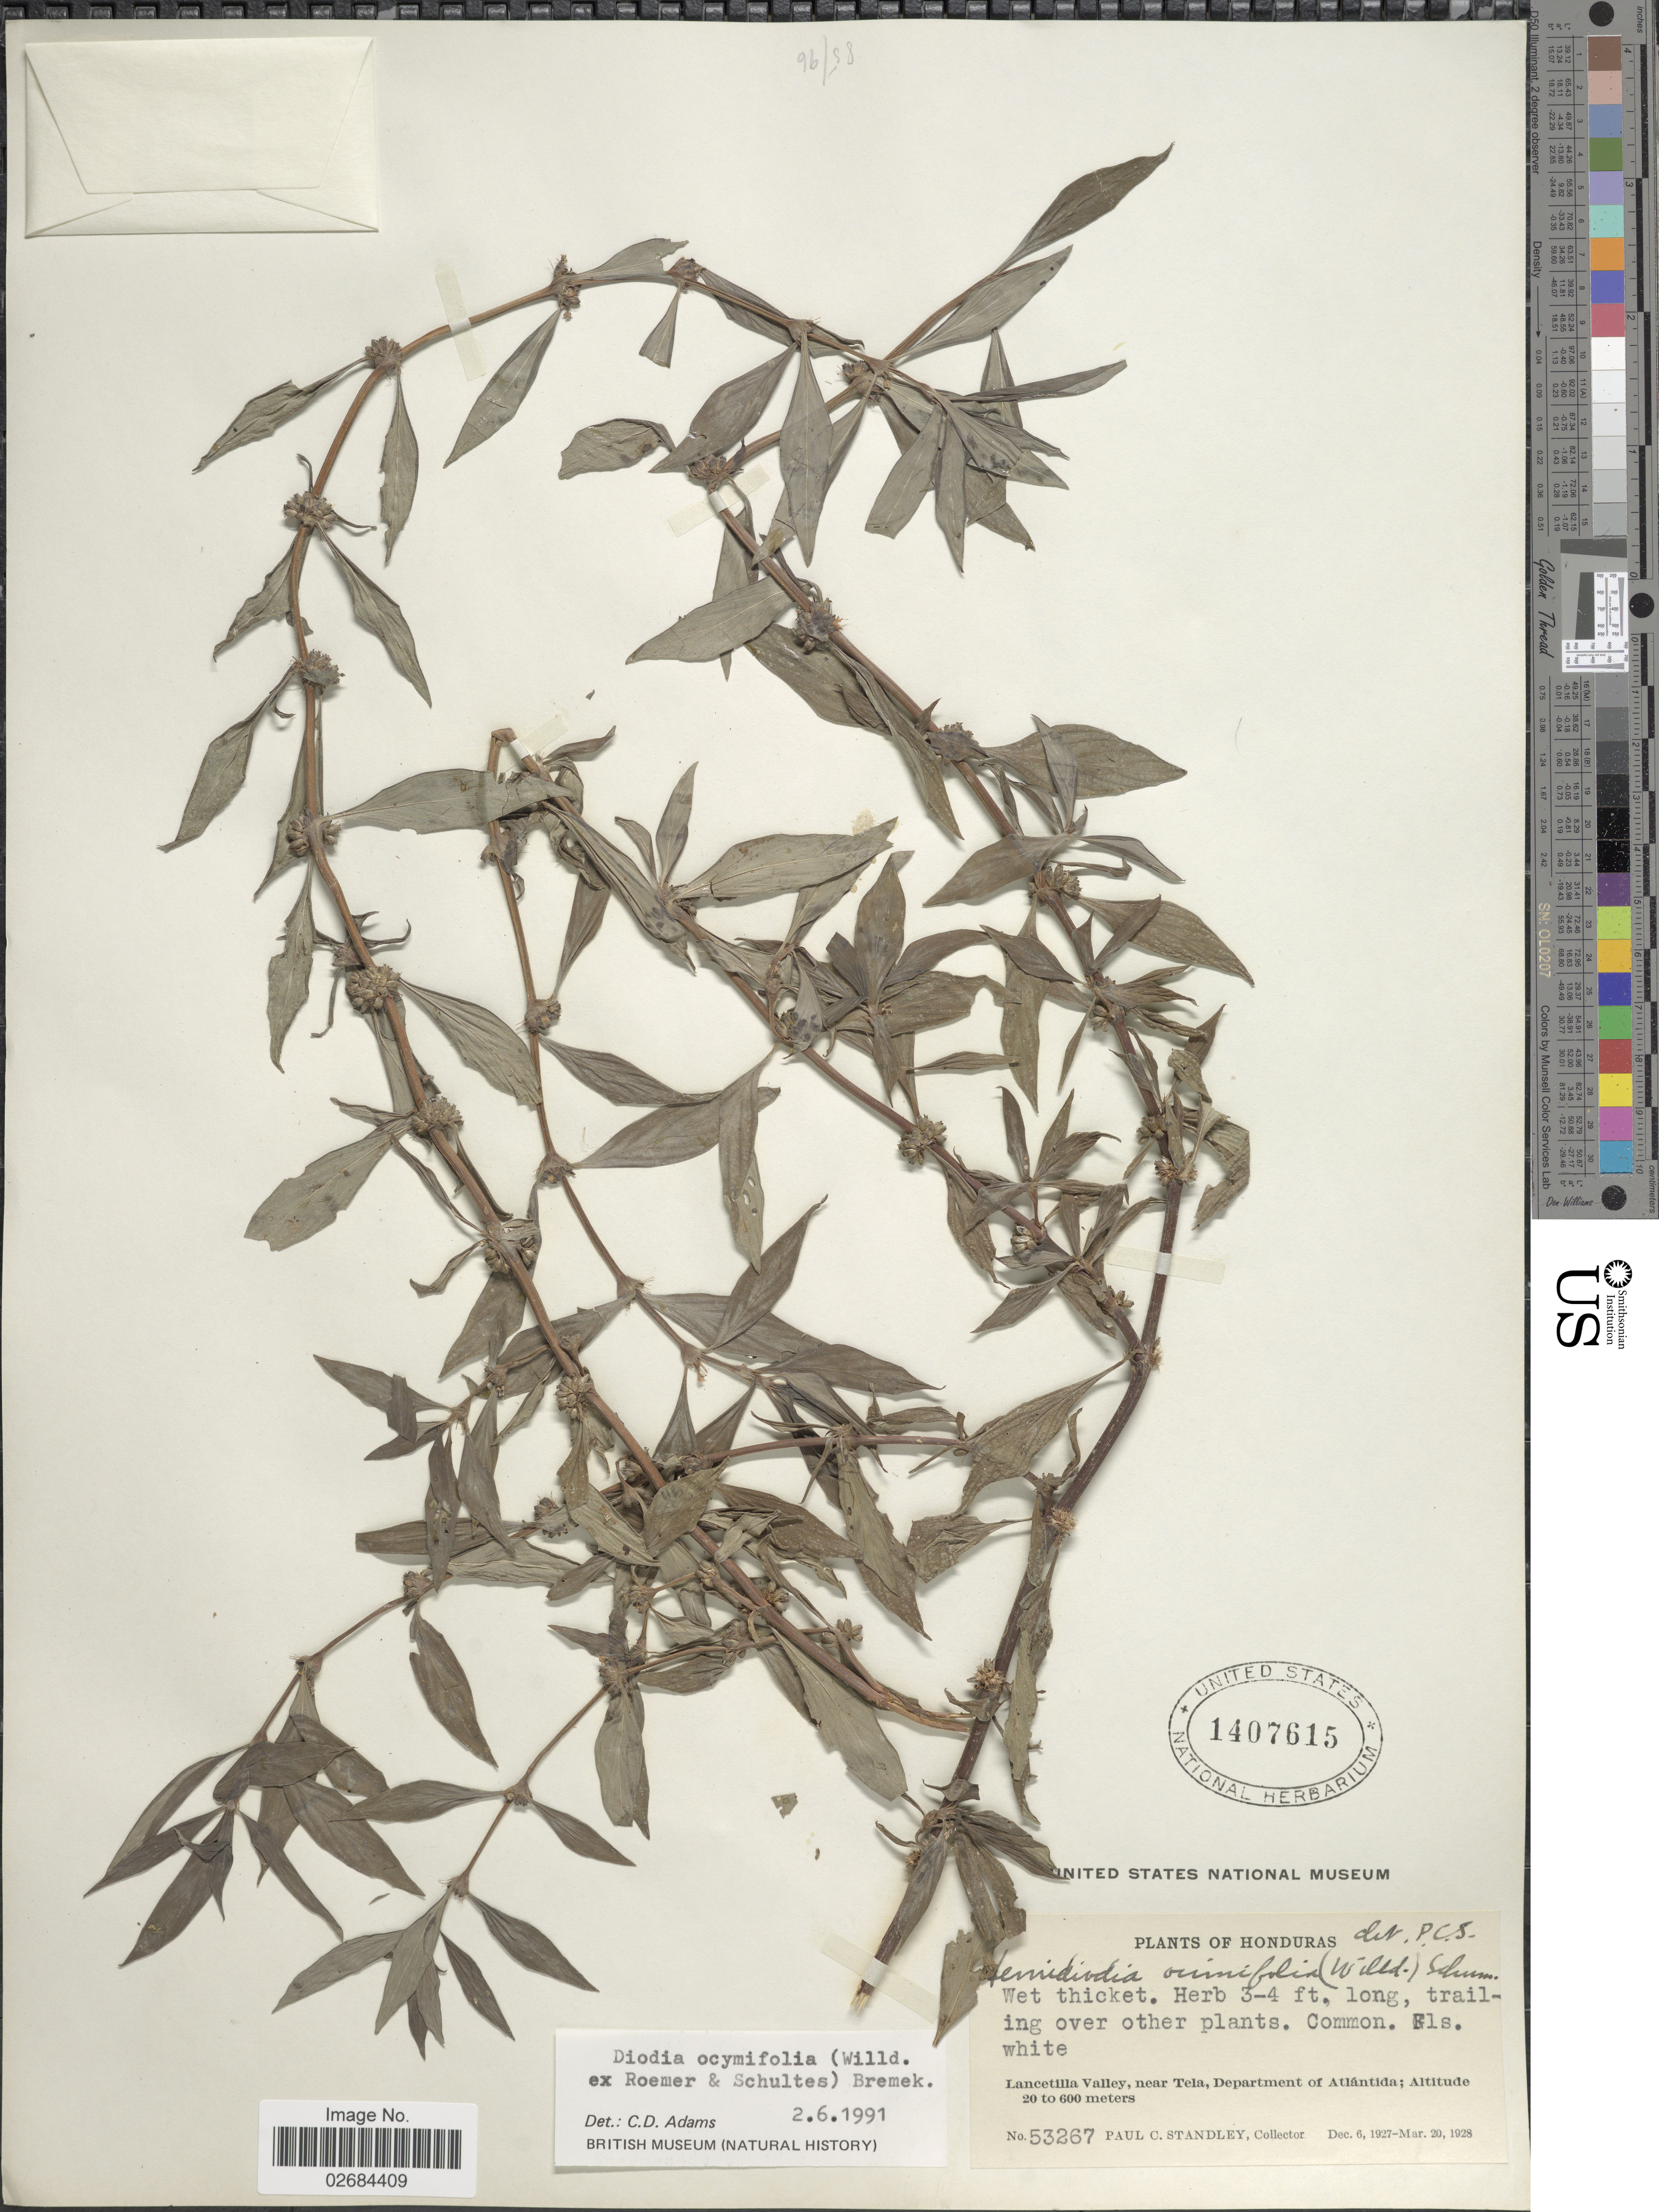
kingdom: Plantae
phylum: Tracheophyta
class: Magnoliopsida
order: Gentianales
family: Rubiaceae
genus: Diodia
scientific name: Diodia ocymifolia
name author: (Willd. ex Roem. & Schult.) Bremek.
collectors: P. C. Standley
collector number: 53267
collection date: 1927-12-06/1928-03-20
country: Honduras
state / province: Atlántida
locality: Lancetilla Valley, near Tela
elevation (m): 20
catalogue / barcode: US 1407615